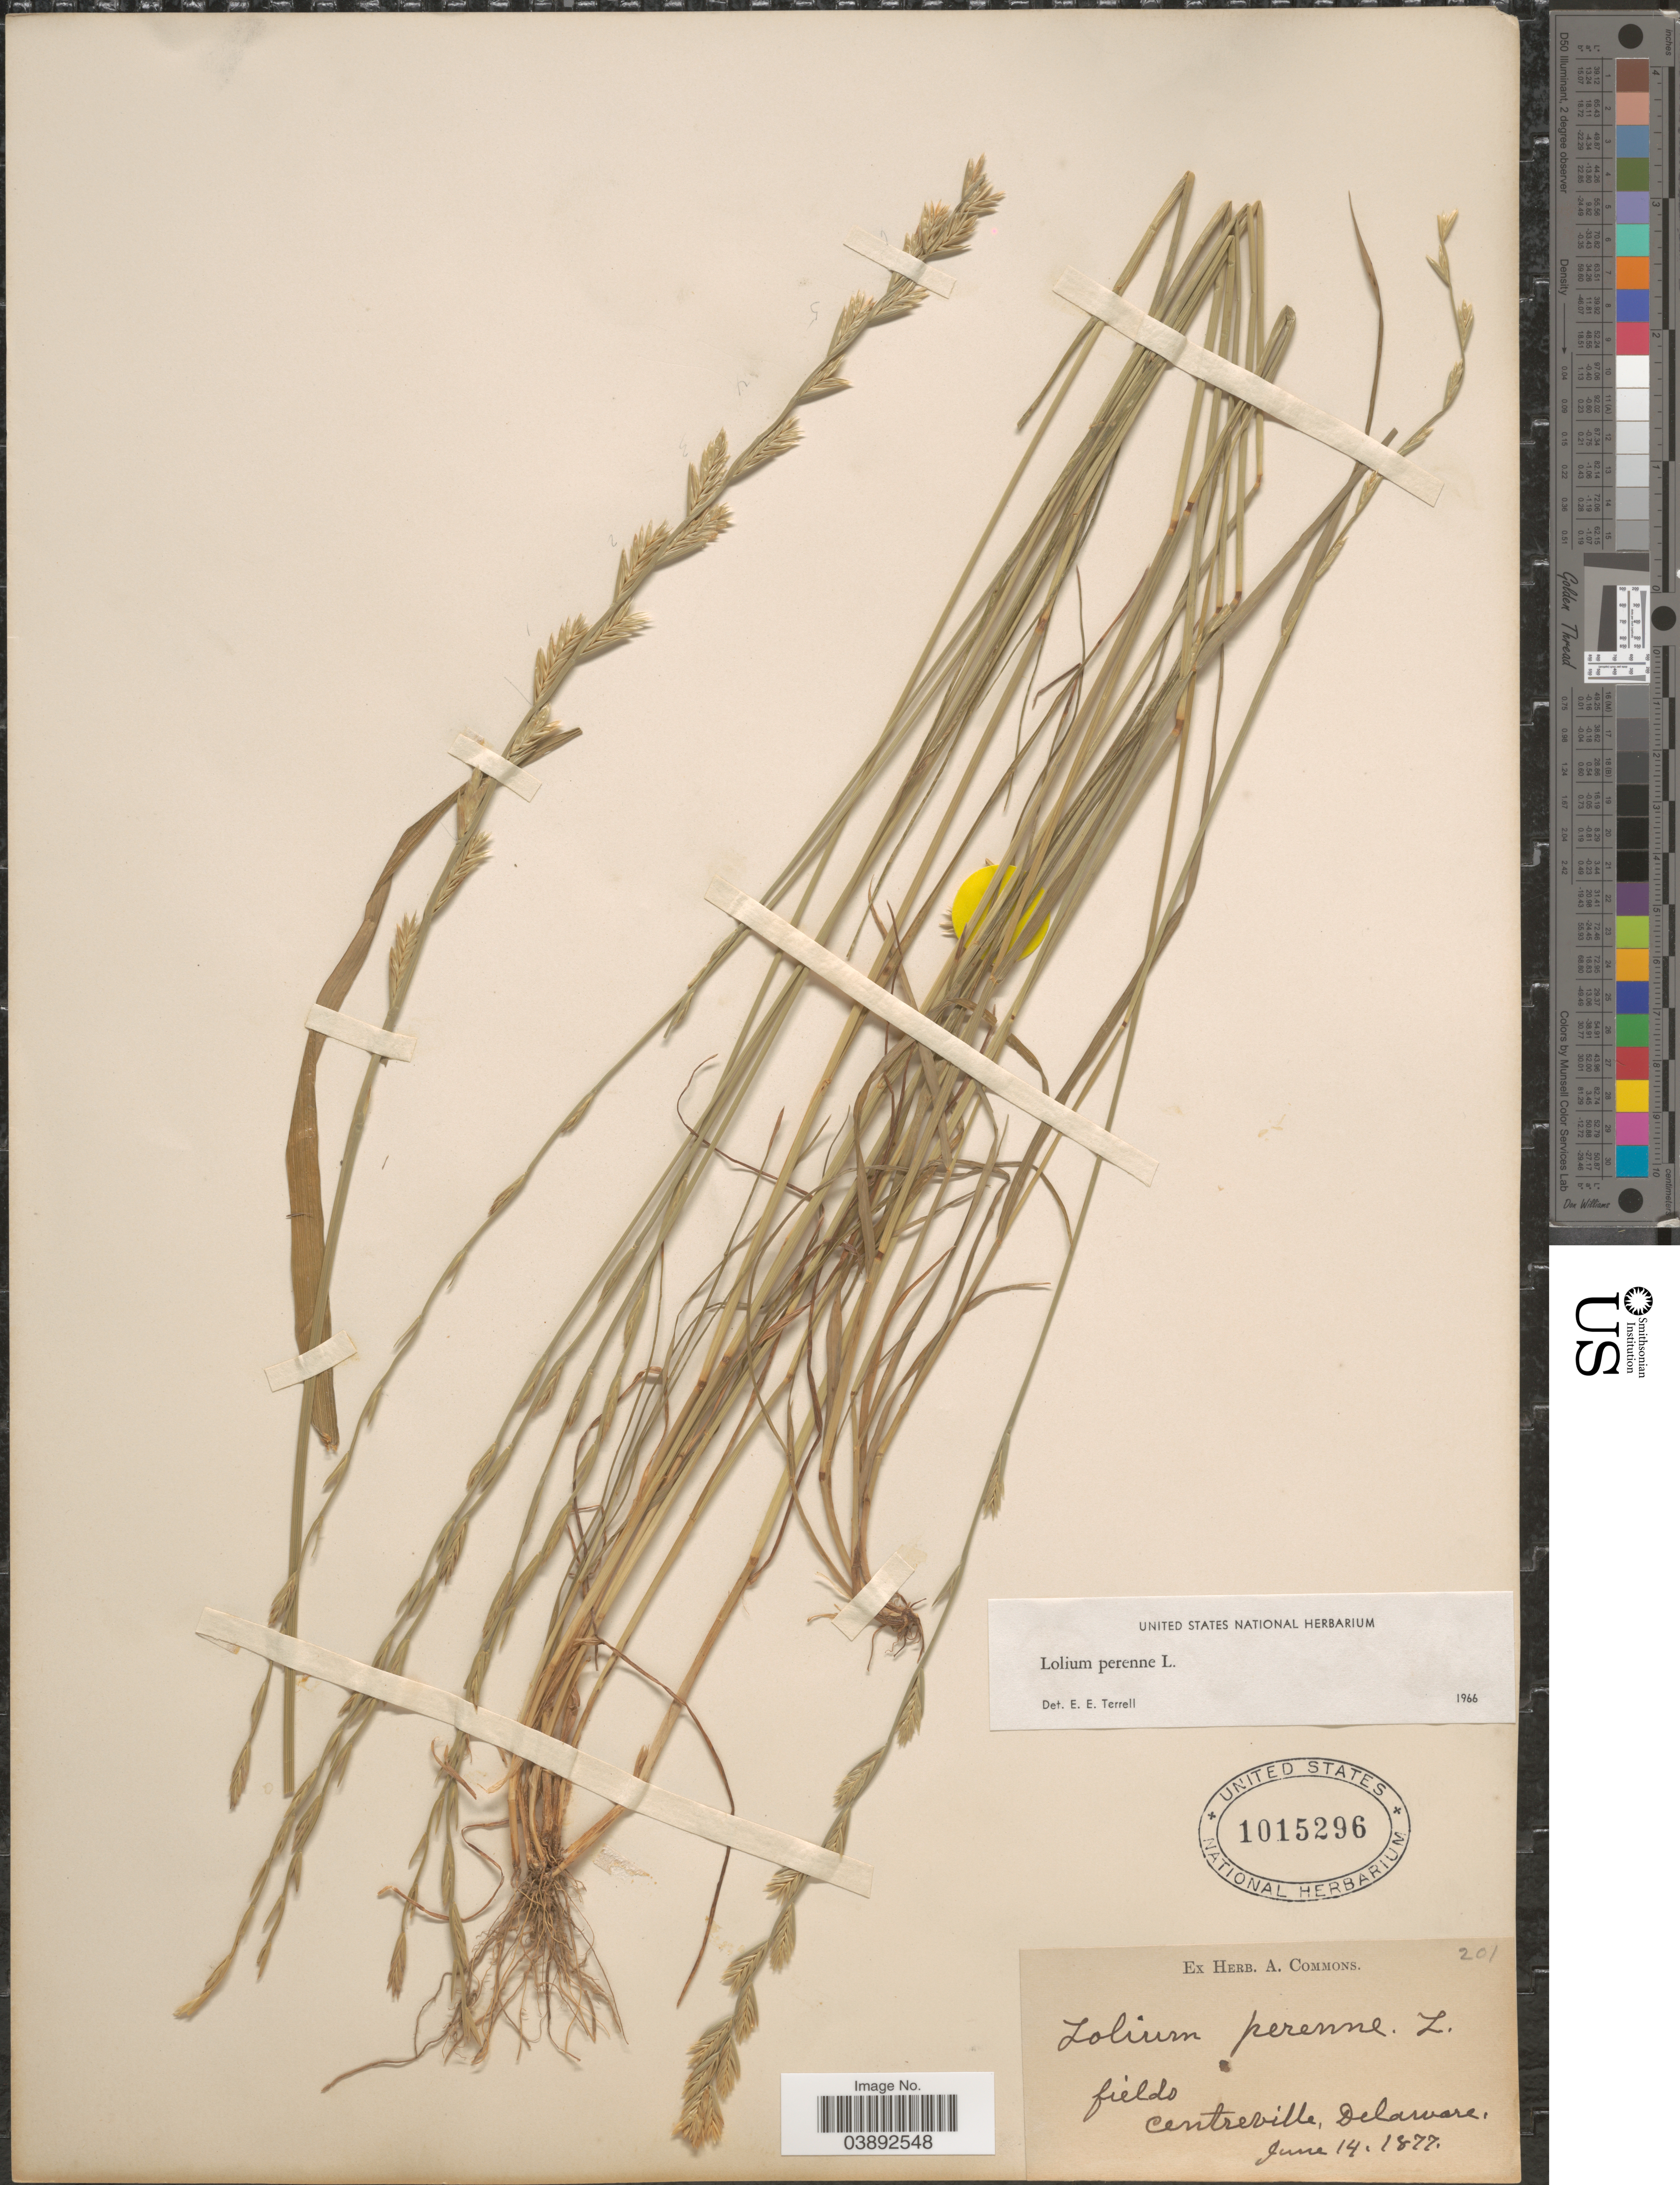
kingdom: Plantae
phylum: Tracheophyta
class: Liliopsida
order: Poales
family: Poaceae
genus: Lolium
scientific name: Lolium perenne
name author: L.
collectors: A. Commons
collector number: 201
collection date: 1877-06-14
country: United States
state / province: Delaware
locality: Fields. Centreville.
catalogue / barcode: US 1015296